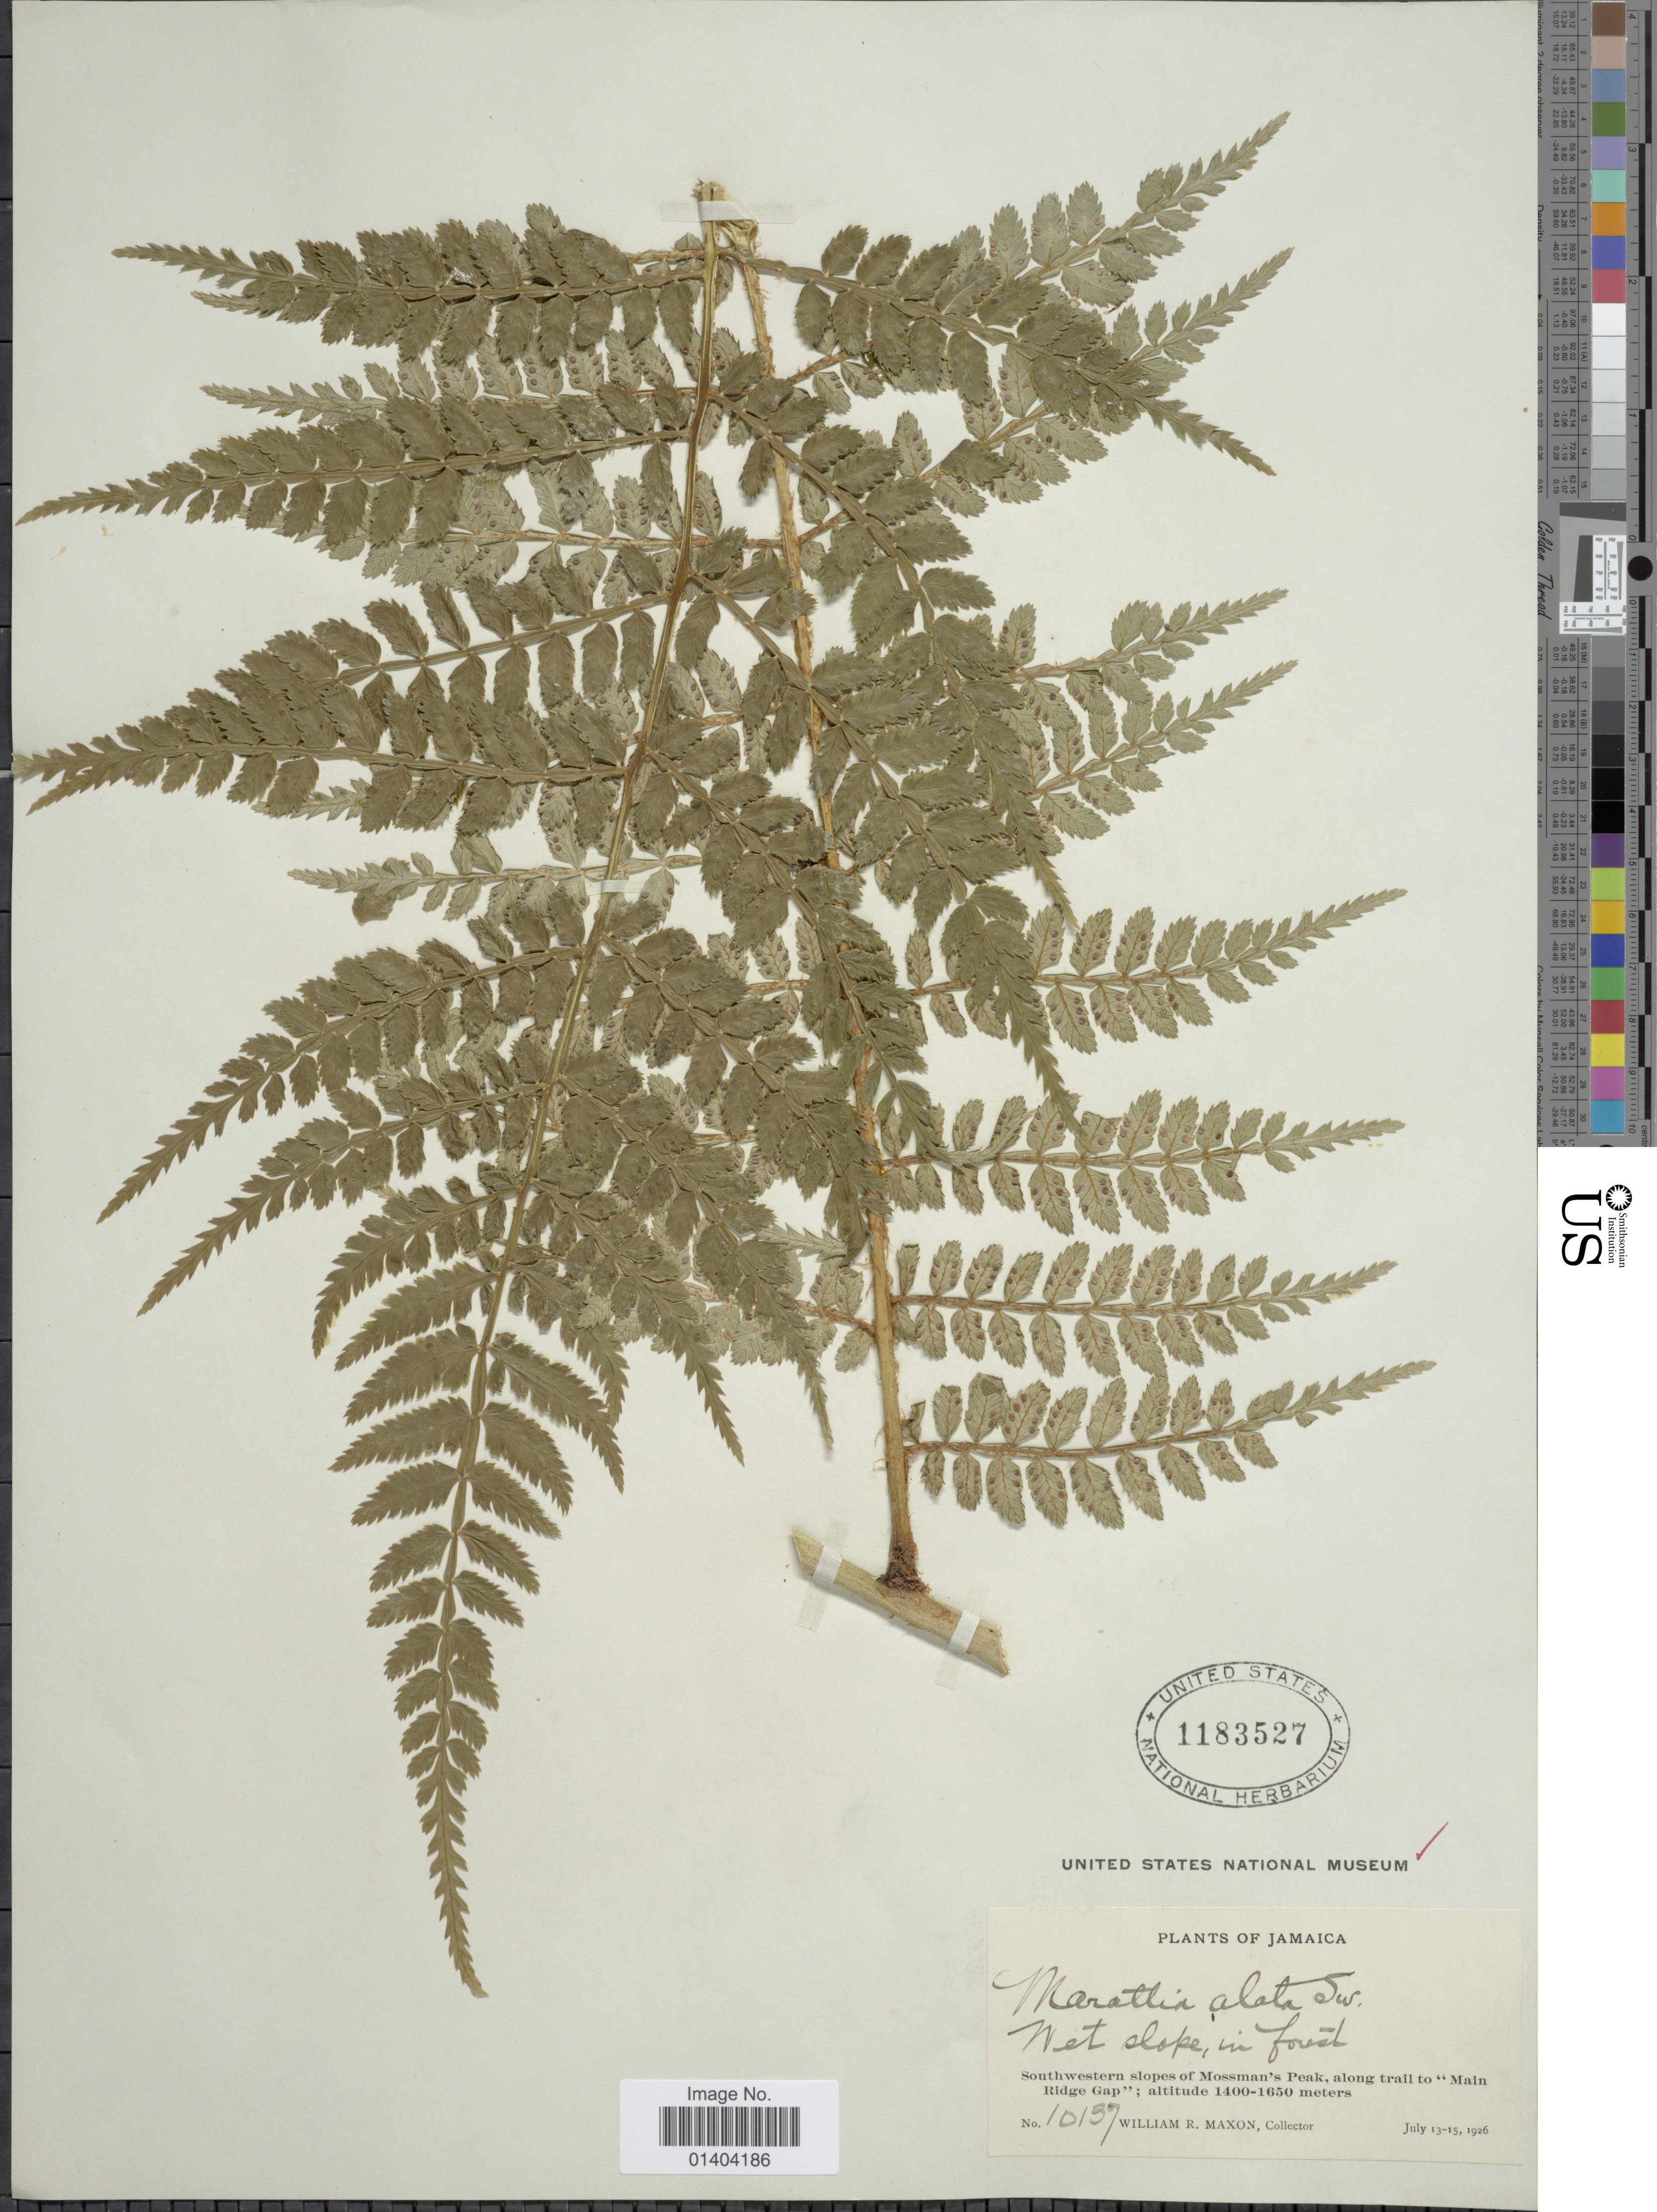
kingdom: Plantae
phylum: Tracheophyta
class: Polypodiopsida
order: Marattiales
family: Marattiaceae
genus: Marattia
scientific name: Marattia alata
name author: Sw.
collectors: W. R. Maxon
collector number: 10137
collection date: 1926-07-13/1926-07-15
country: Jamaica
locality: Southwestern slopes of Mossmans Peak, along trail to Main ridge Gap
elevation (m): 1400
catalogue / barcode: US 1183527